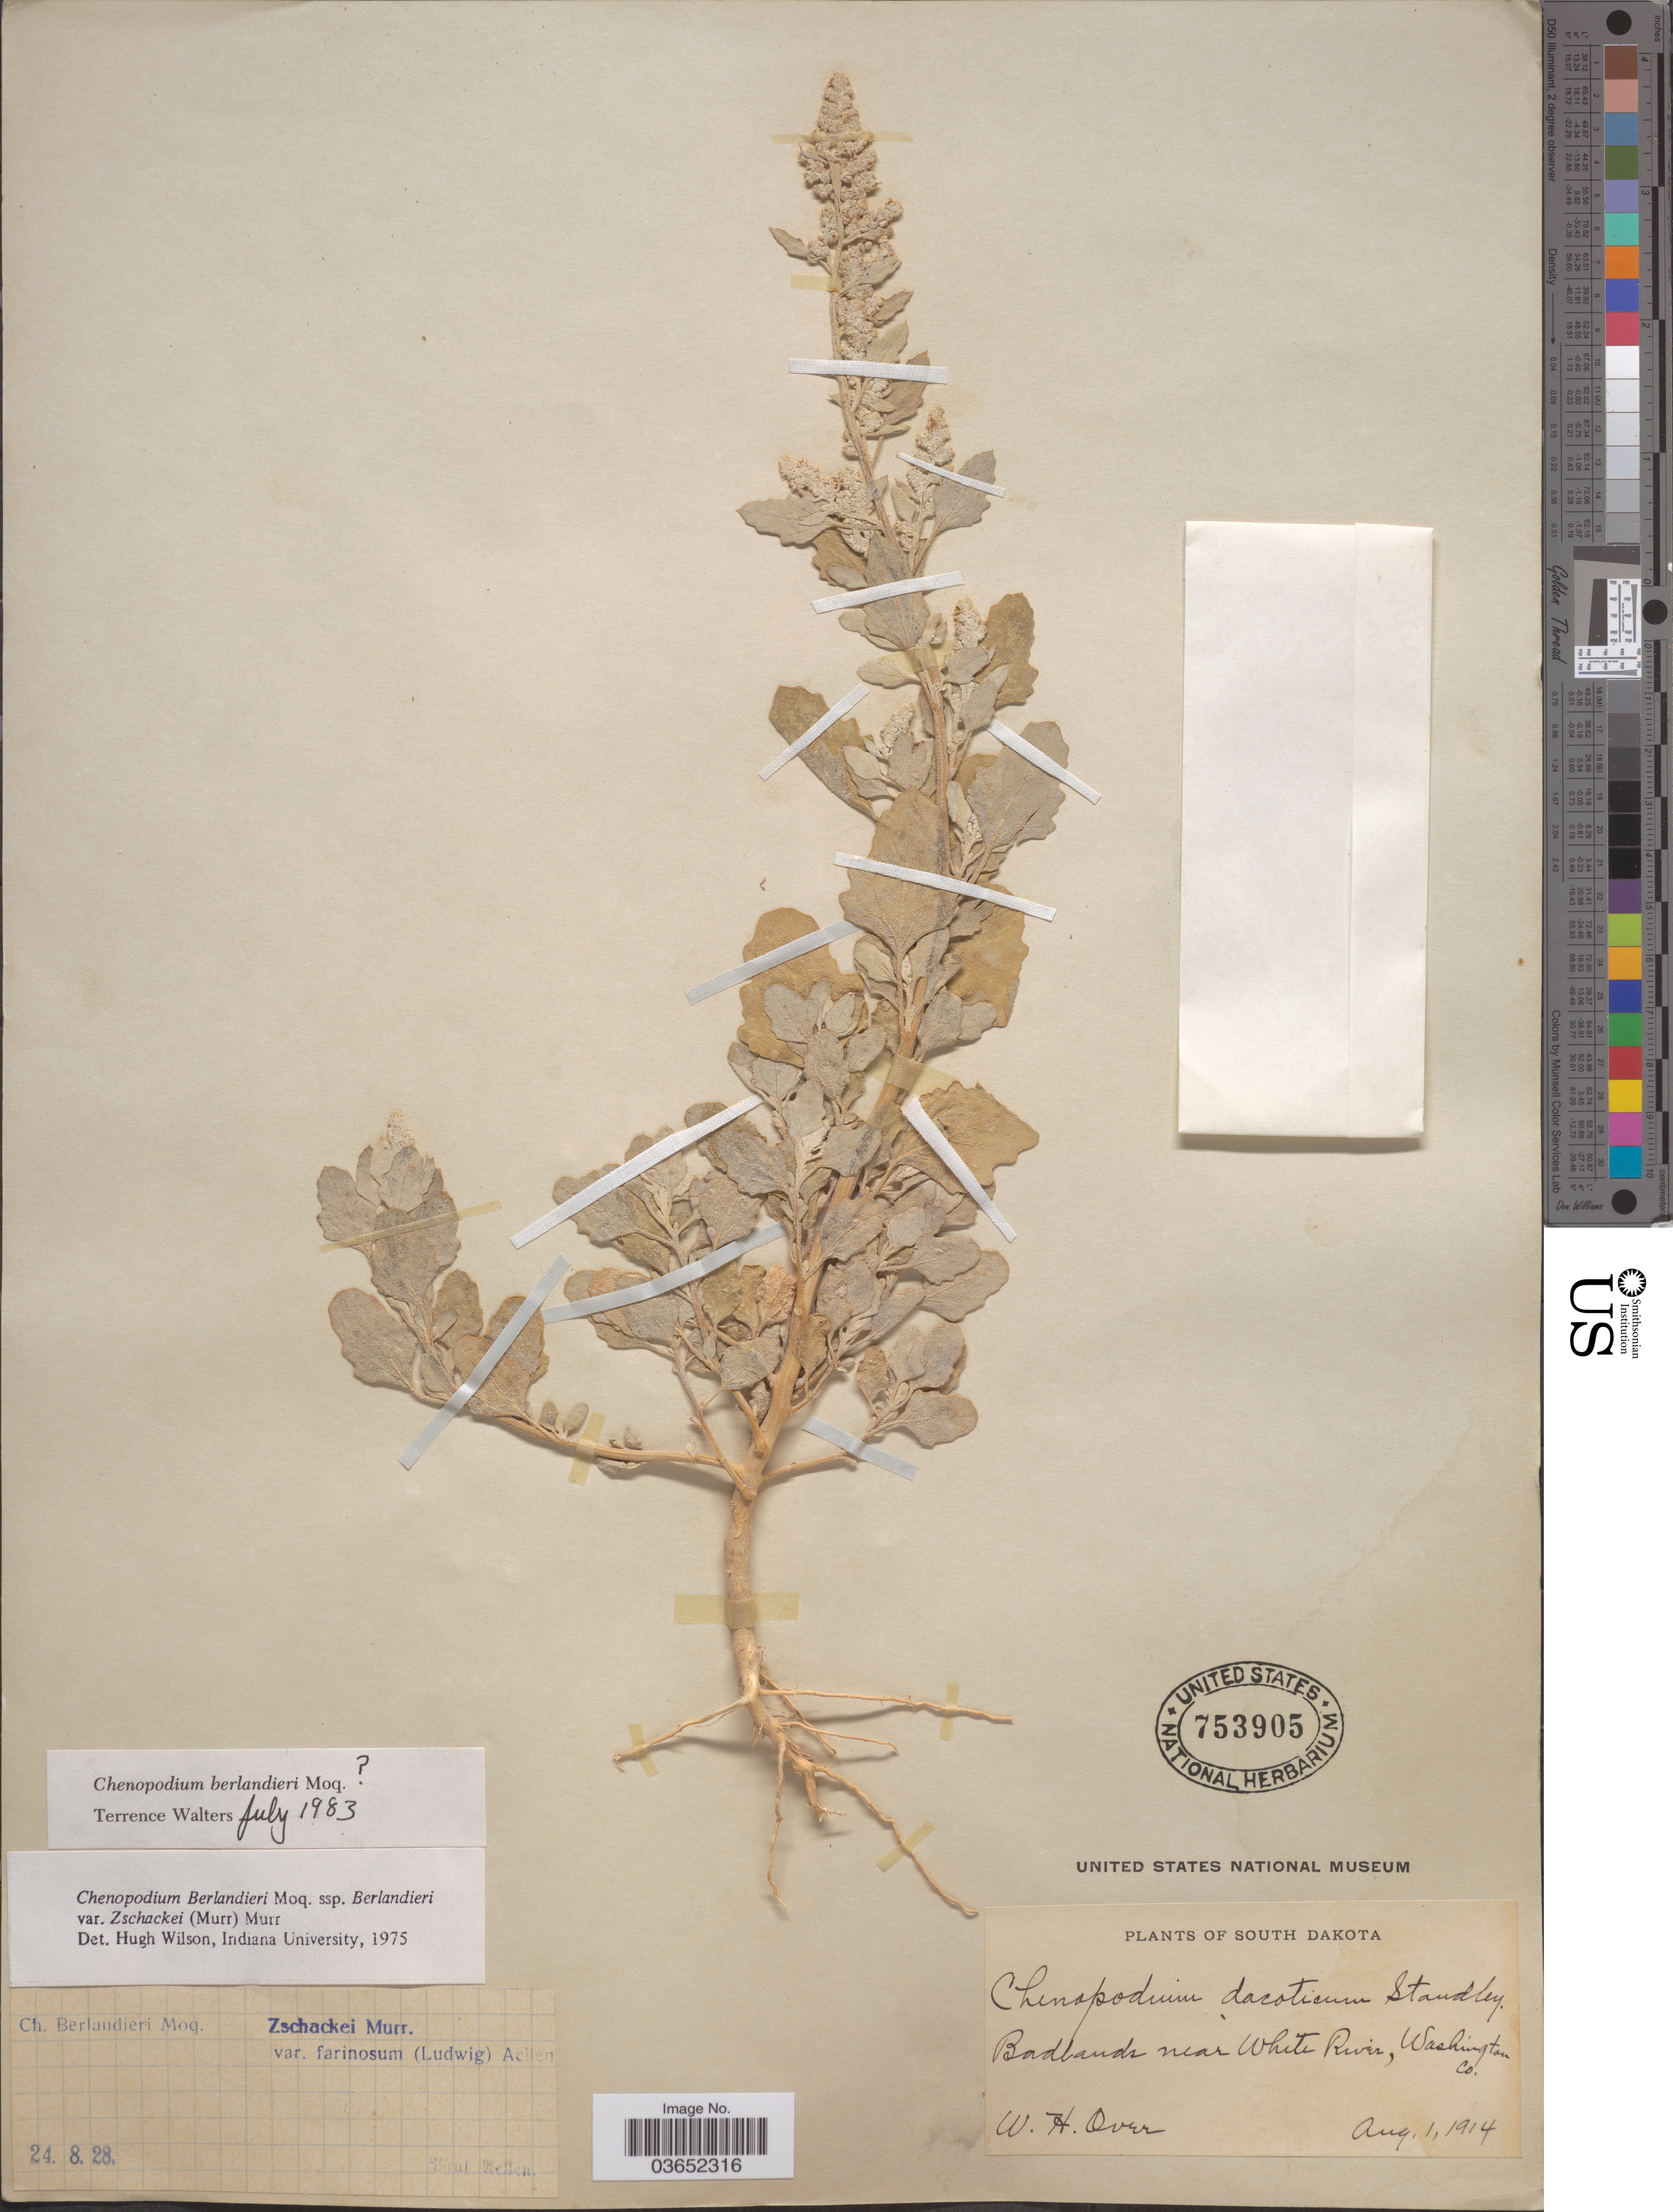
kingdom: Plantae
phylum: Tracheophyta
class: Magnoliopsida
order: Caryophyllales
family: Amaranthaceae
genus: Chenopodium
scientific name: Chenopodium berlandieri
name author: Moq.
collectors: W. Over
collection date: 1914-08-01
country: United States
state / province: South Dakota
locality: Badlands near White River, Washington Co.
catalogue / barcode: US 753905